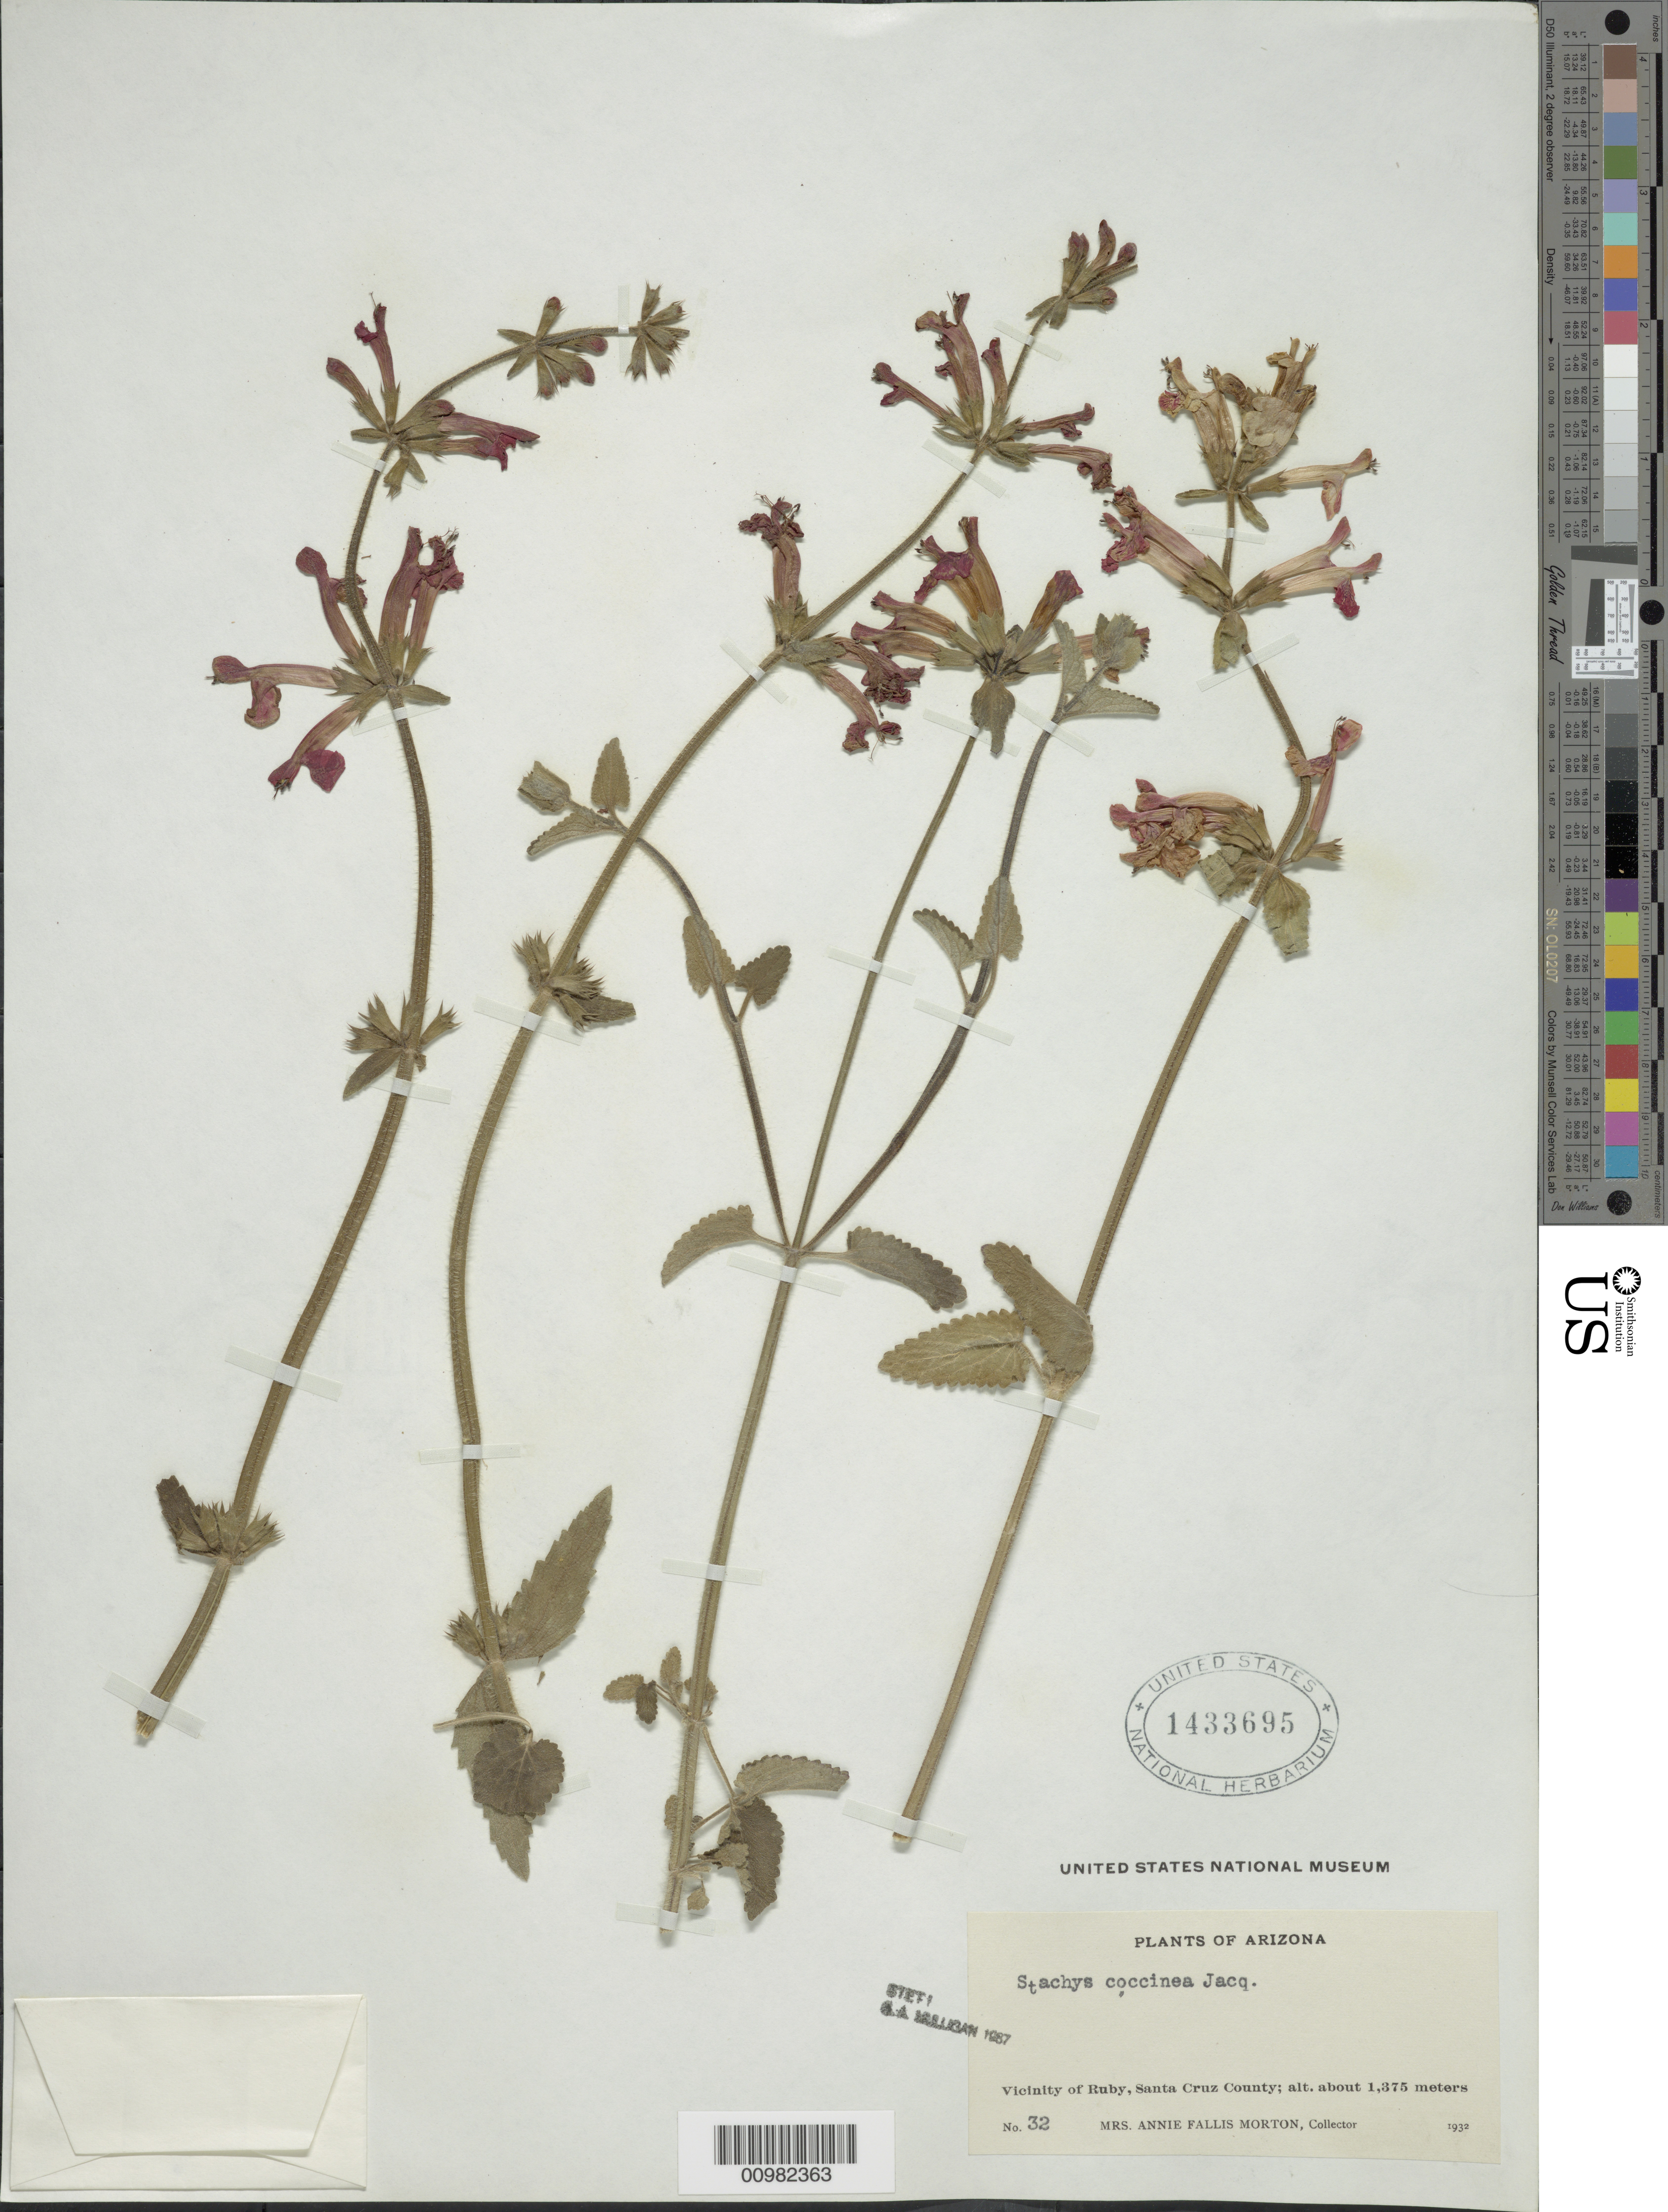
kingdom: Plantae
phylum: Tracheophyta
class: Magnoliopsida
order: Lamiales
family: Lamiaceae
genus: Stachys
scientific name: Stachys coccinea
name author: Ortega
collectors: A. F. Morton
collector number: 32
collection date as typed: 1932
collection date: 1932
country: United States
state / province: Arizona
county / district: Santa Cruz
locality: Vicinity of Ruby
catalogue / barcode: US 1433695